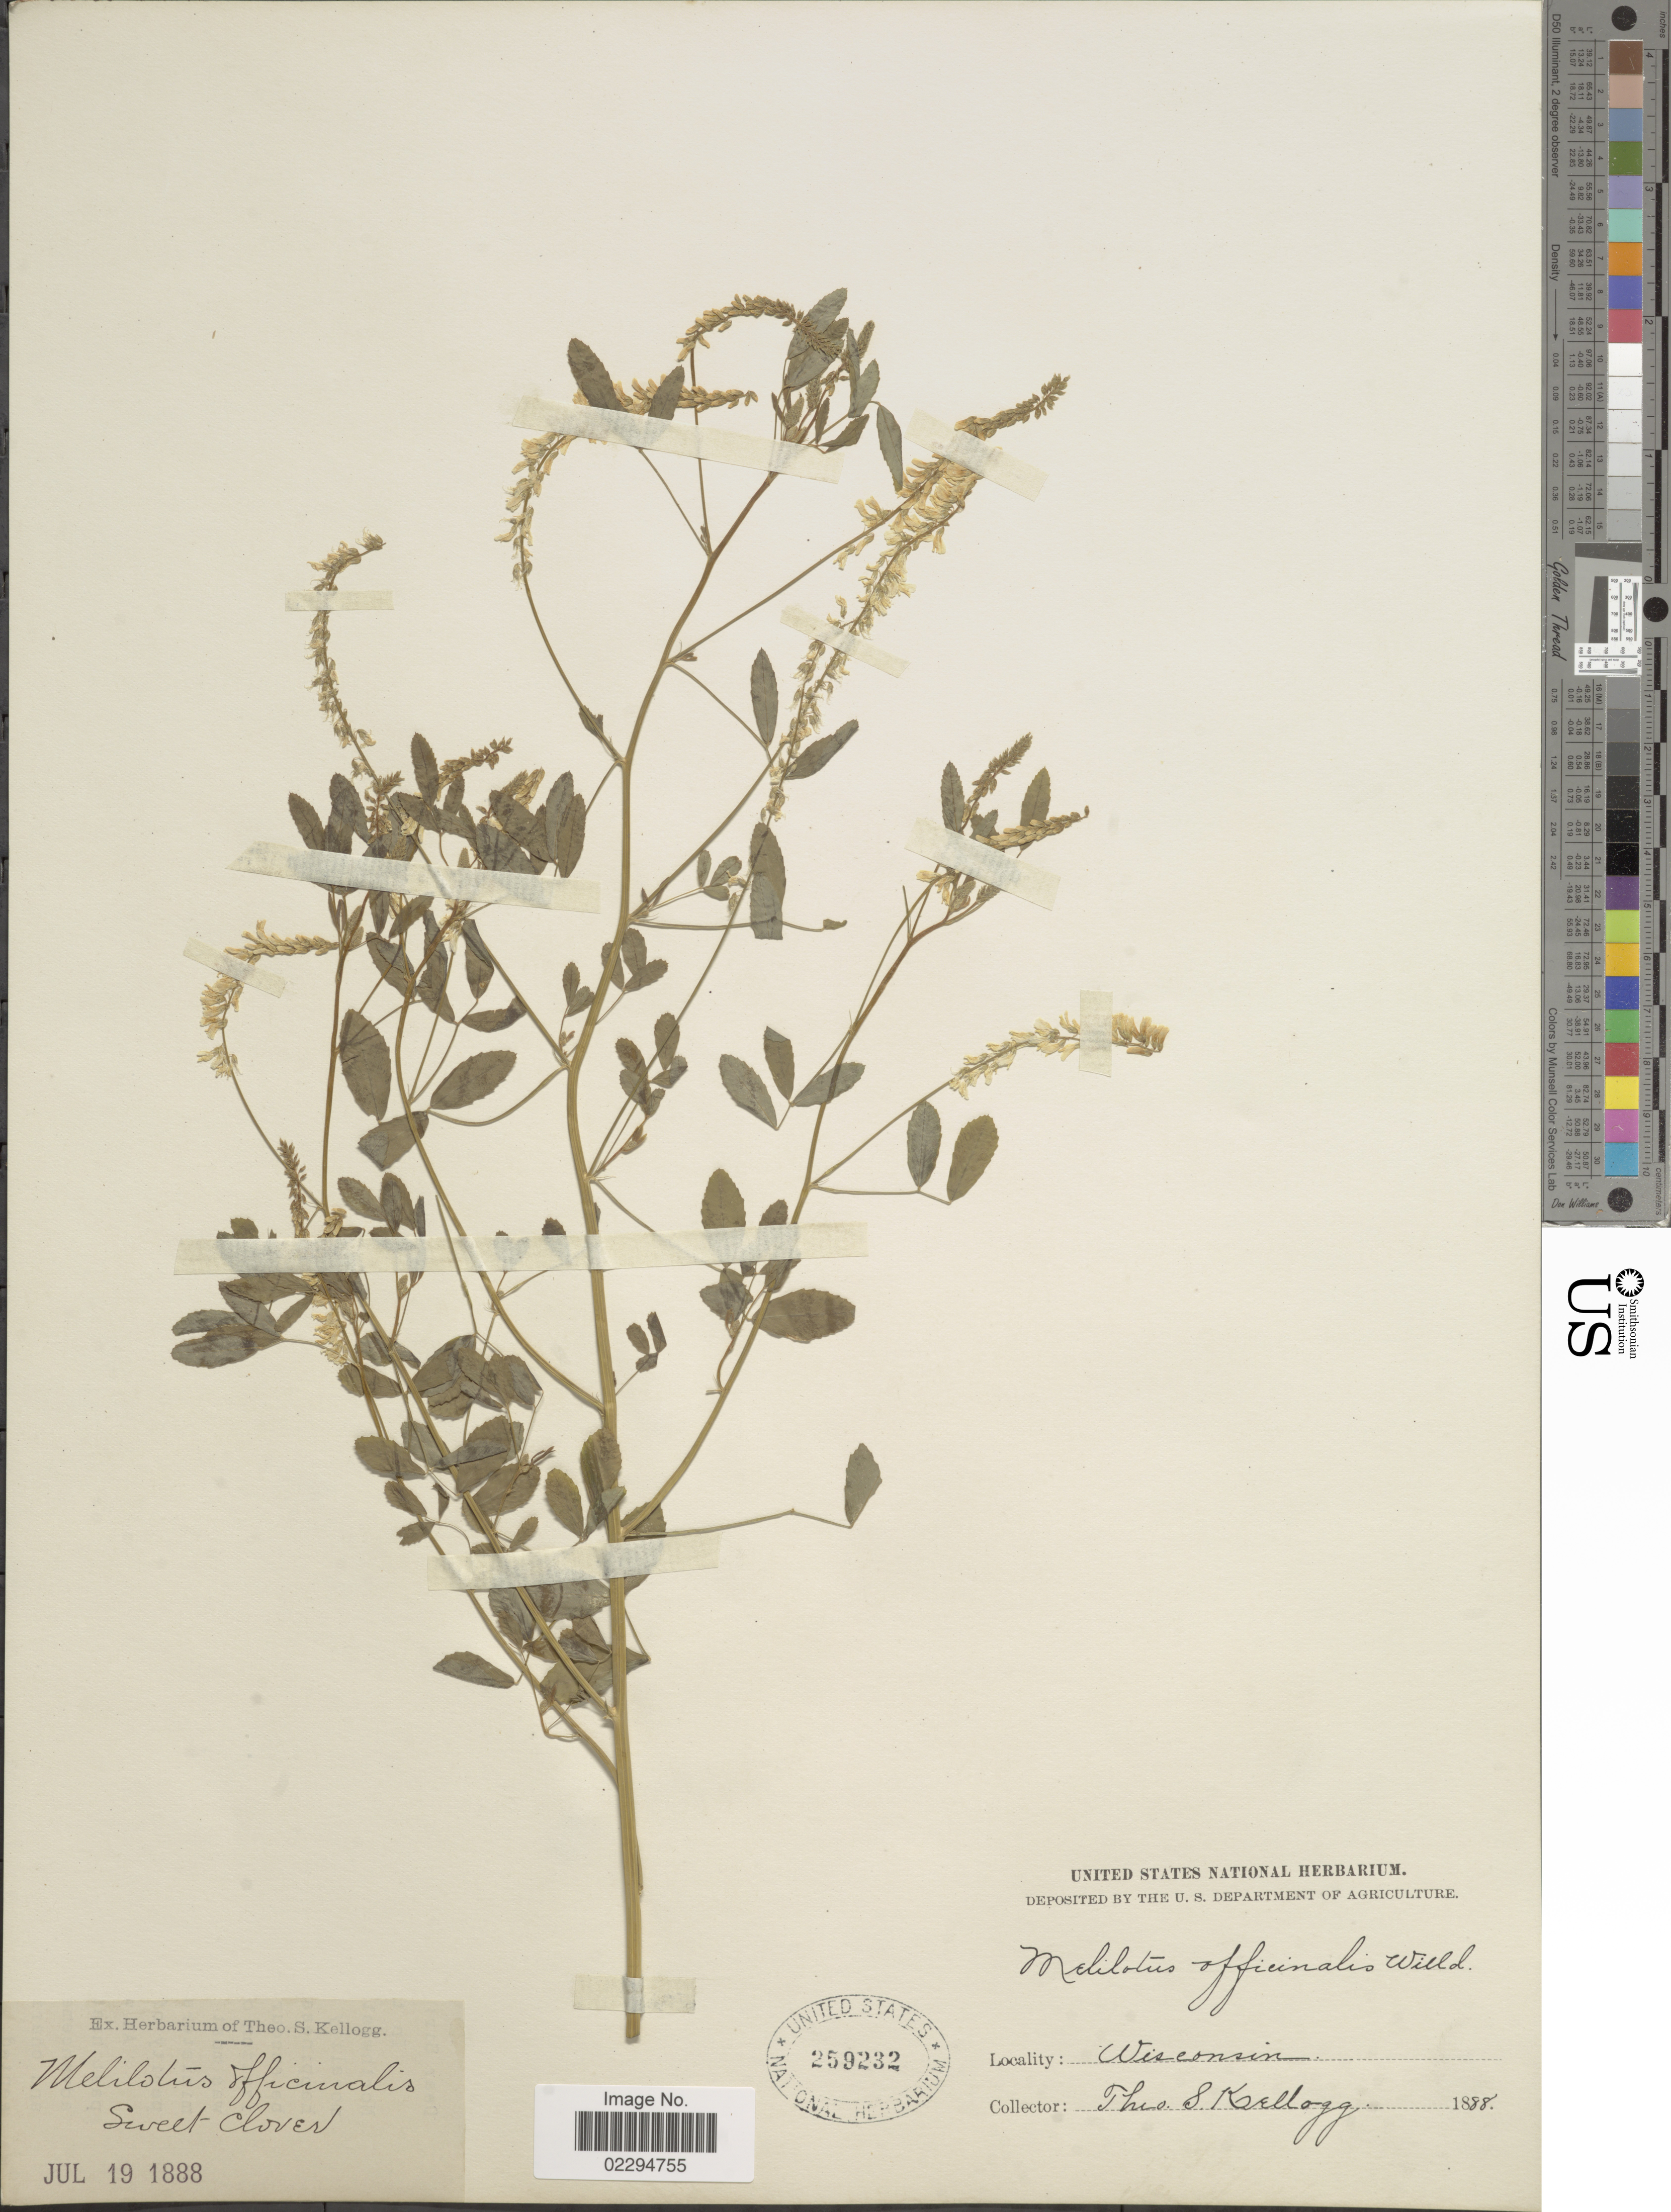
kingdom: Plantae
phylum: Tracheophyta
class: Magnoliopsida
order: Fabales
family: Fabaceae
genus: Melilotus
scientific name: Melilotus officinalis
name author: (L.) Lam.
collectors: T. S. Kellogg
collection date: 1888-07-19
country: United States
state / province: Wisconsin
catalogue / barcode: US 259232